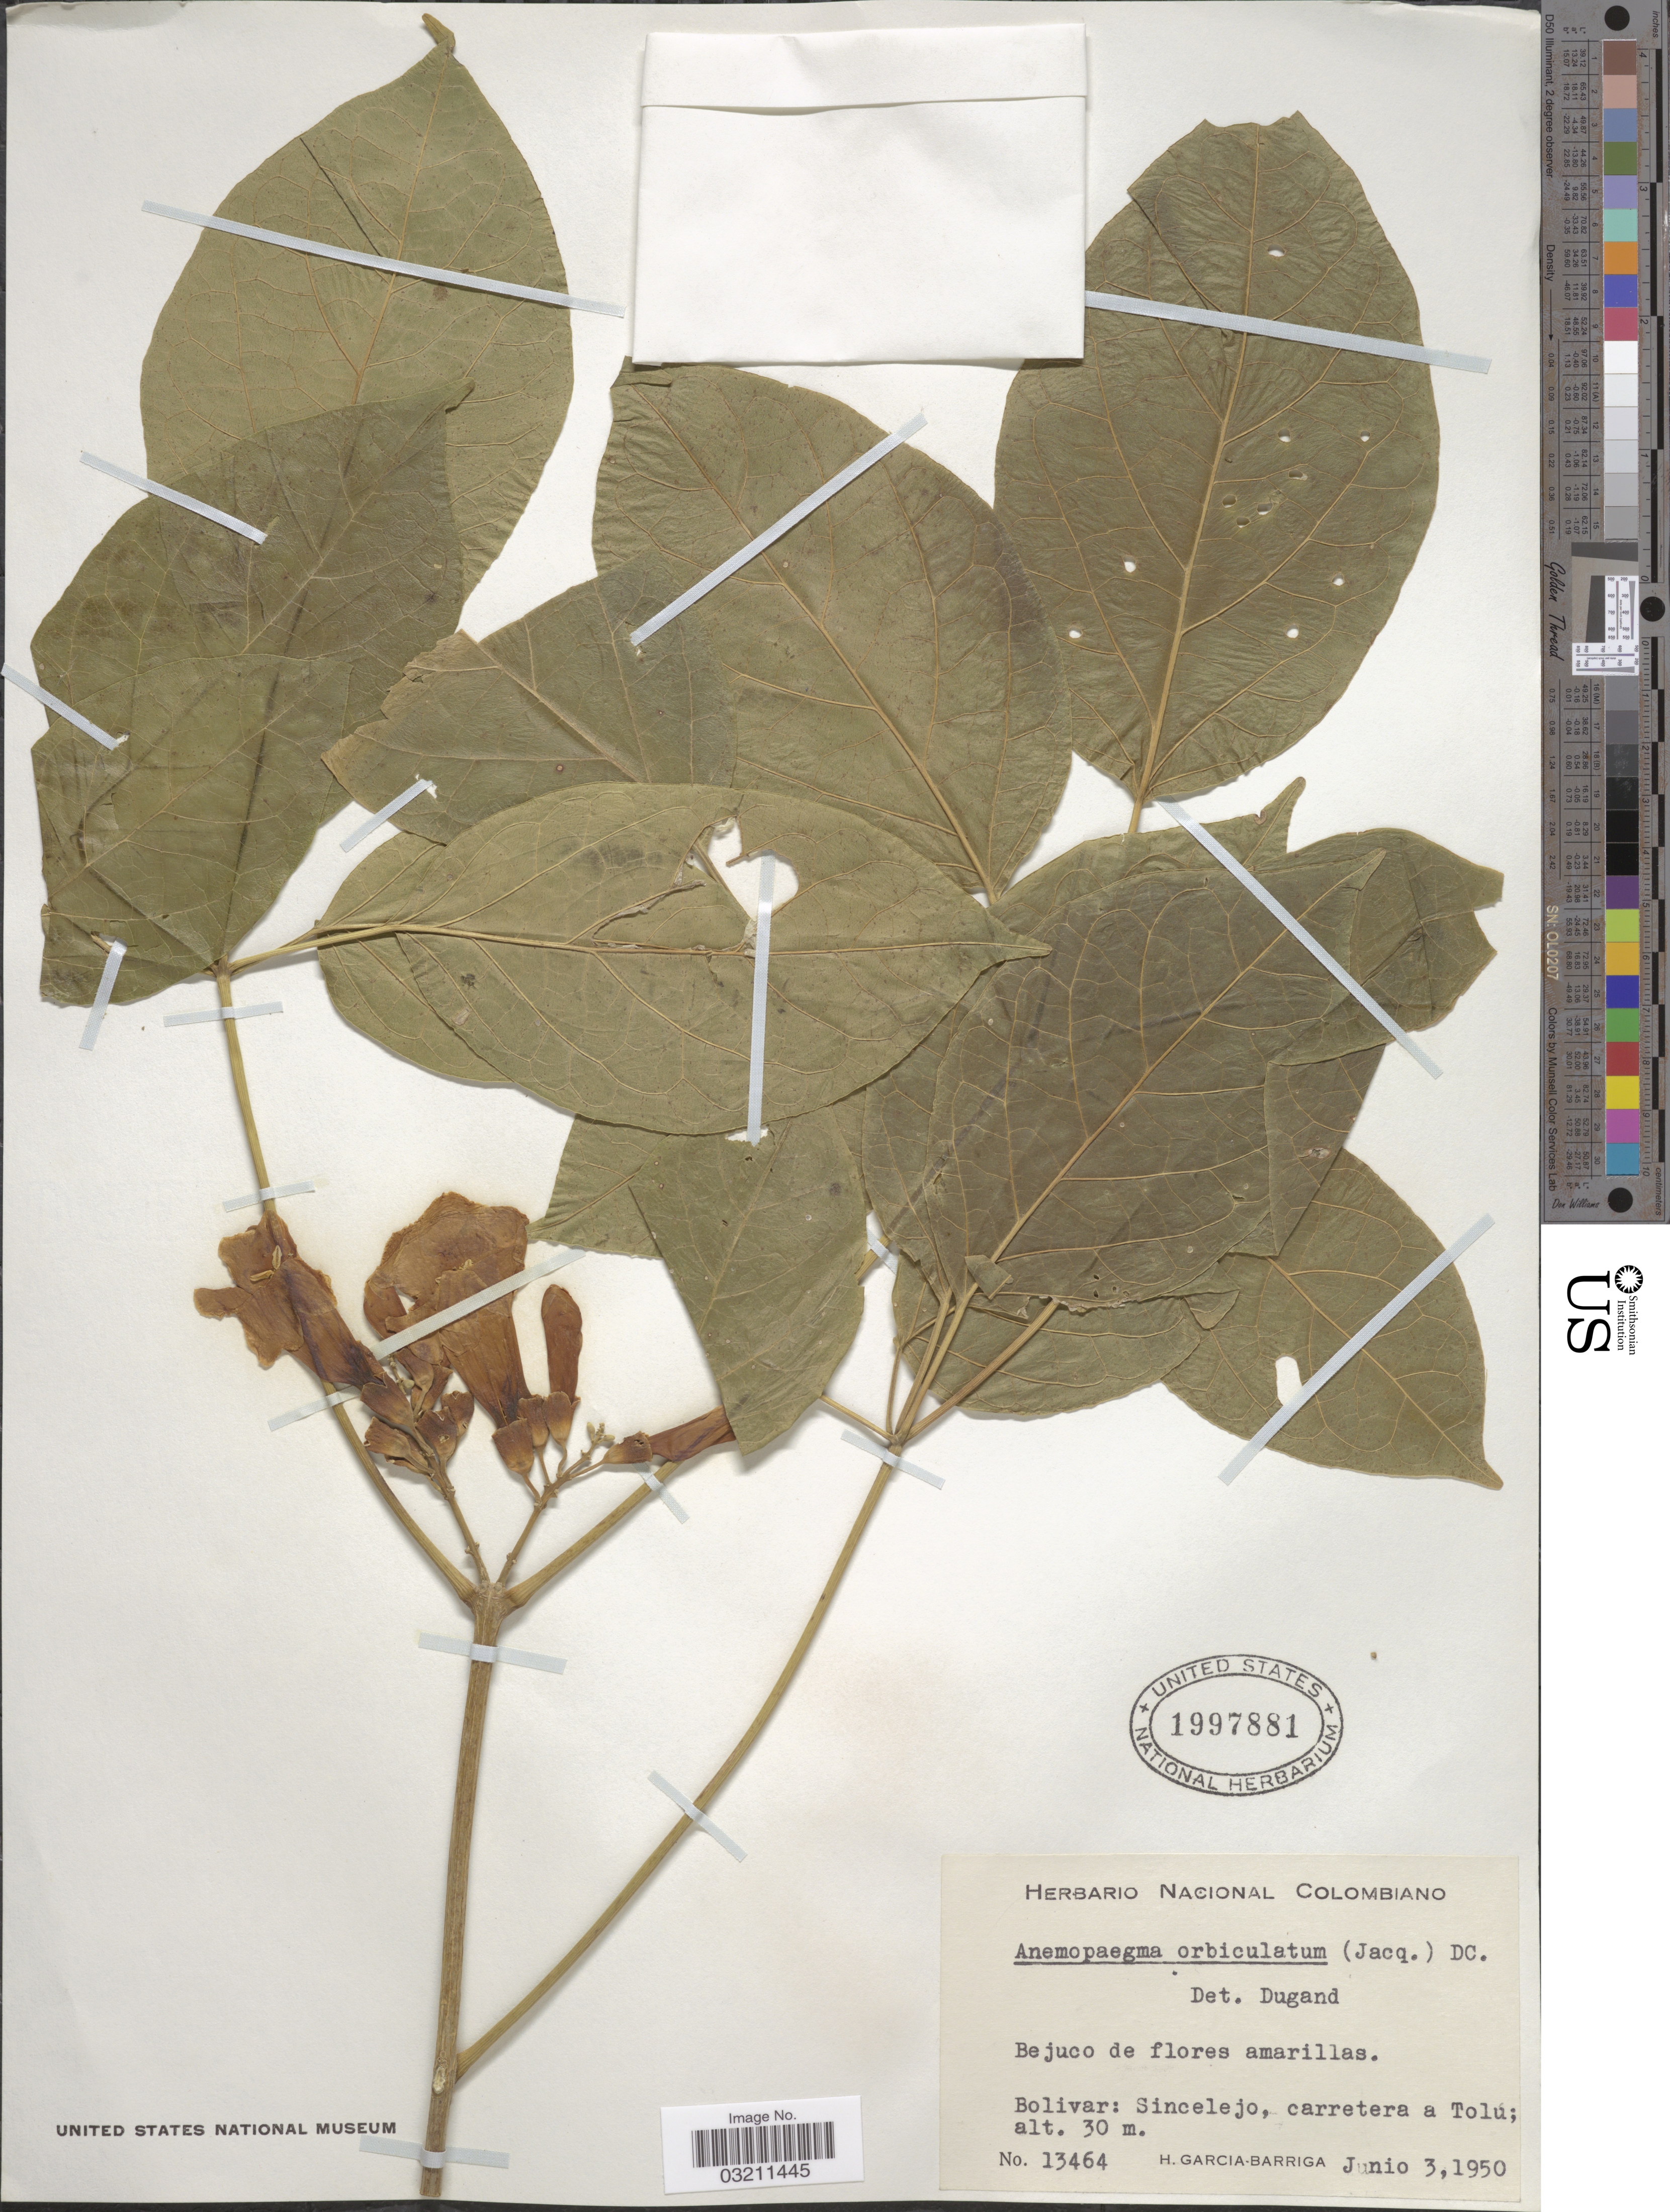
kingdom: Plantae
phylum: Tracheophyta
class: Magnoliopsida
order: Lamiales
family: Bignoniaceae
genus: Amphilophium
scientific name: Amphilophium orbiculatum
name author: (Jacq.) DC.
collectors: H. García Barriga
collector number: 13464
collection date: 1950-06-03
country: Colombia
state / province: Bolívar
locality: Sincelejo, carretera a Tolu.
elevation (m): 30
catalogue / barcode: US 1997881